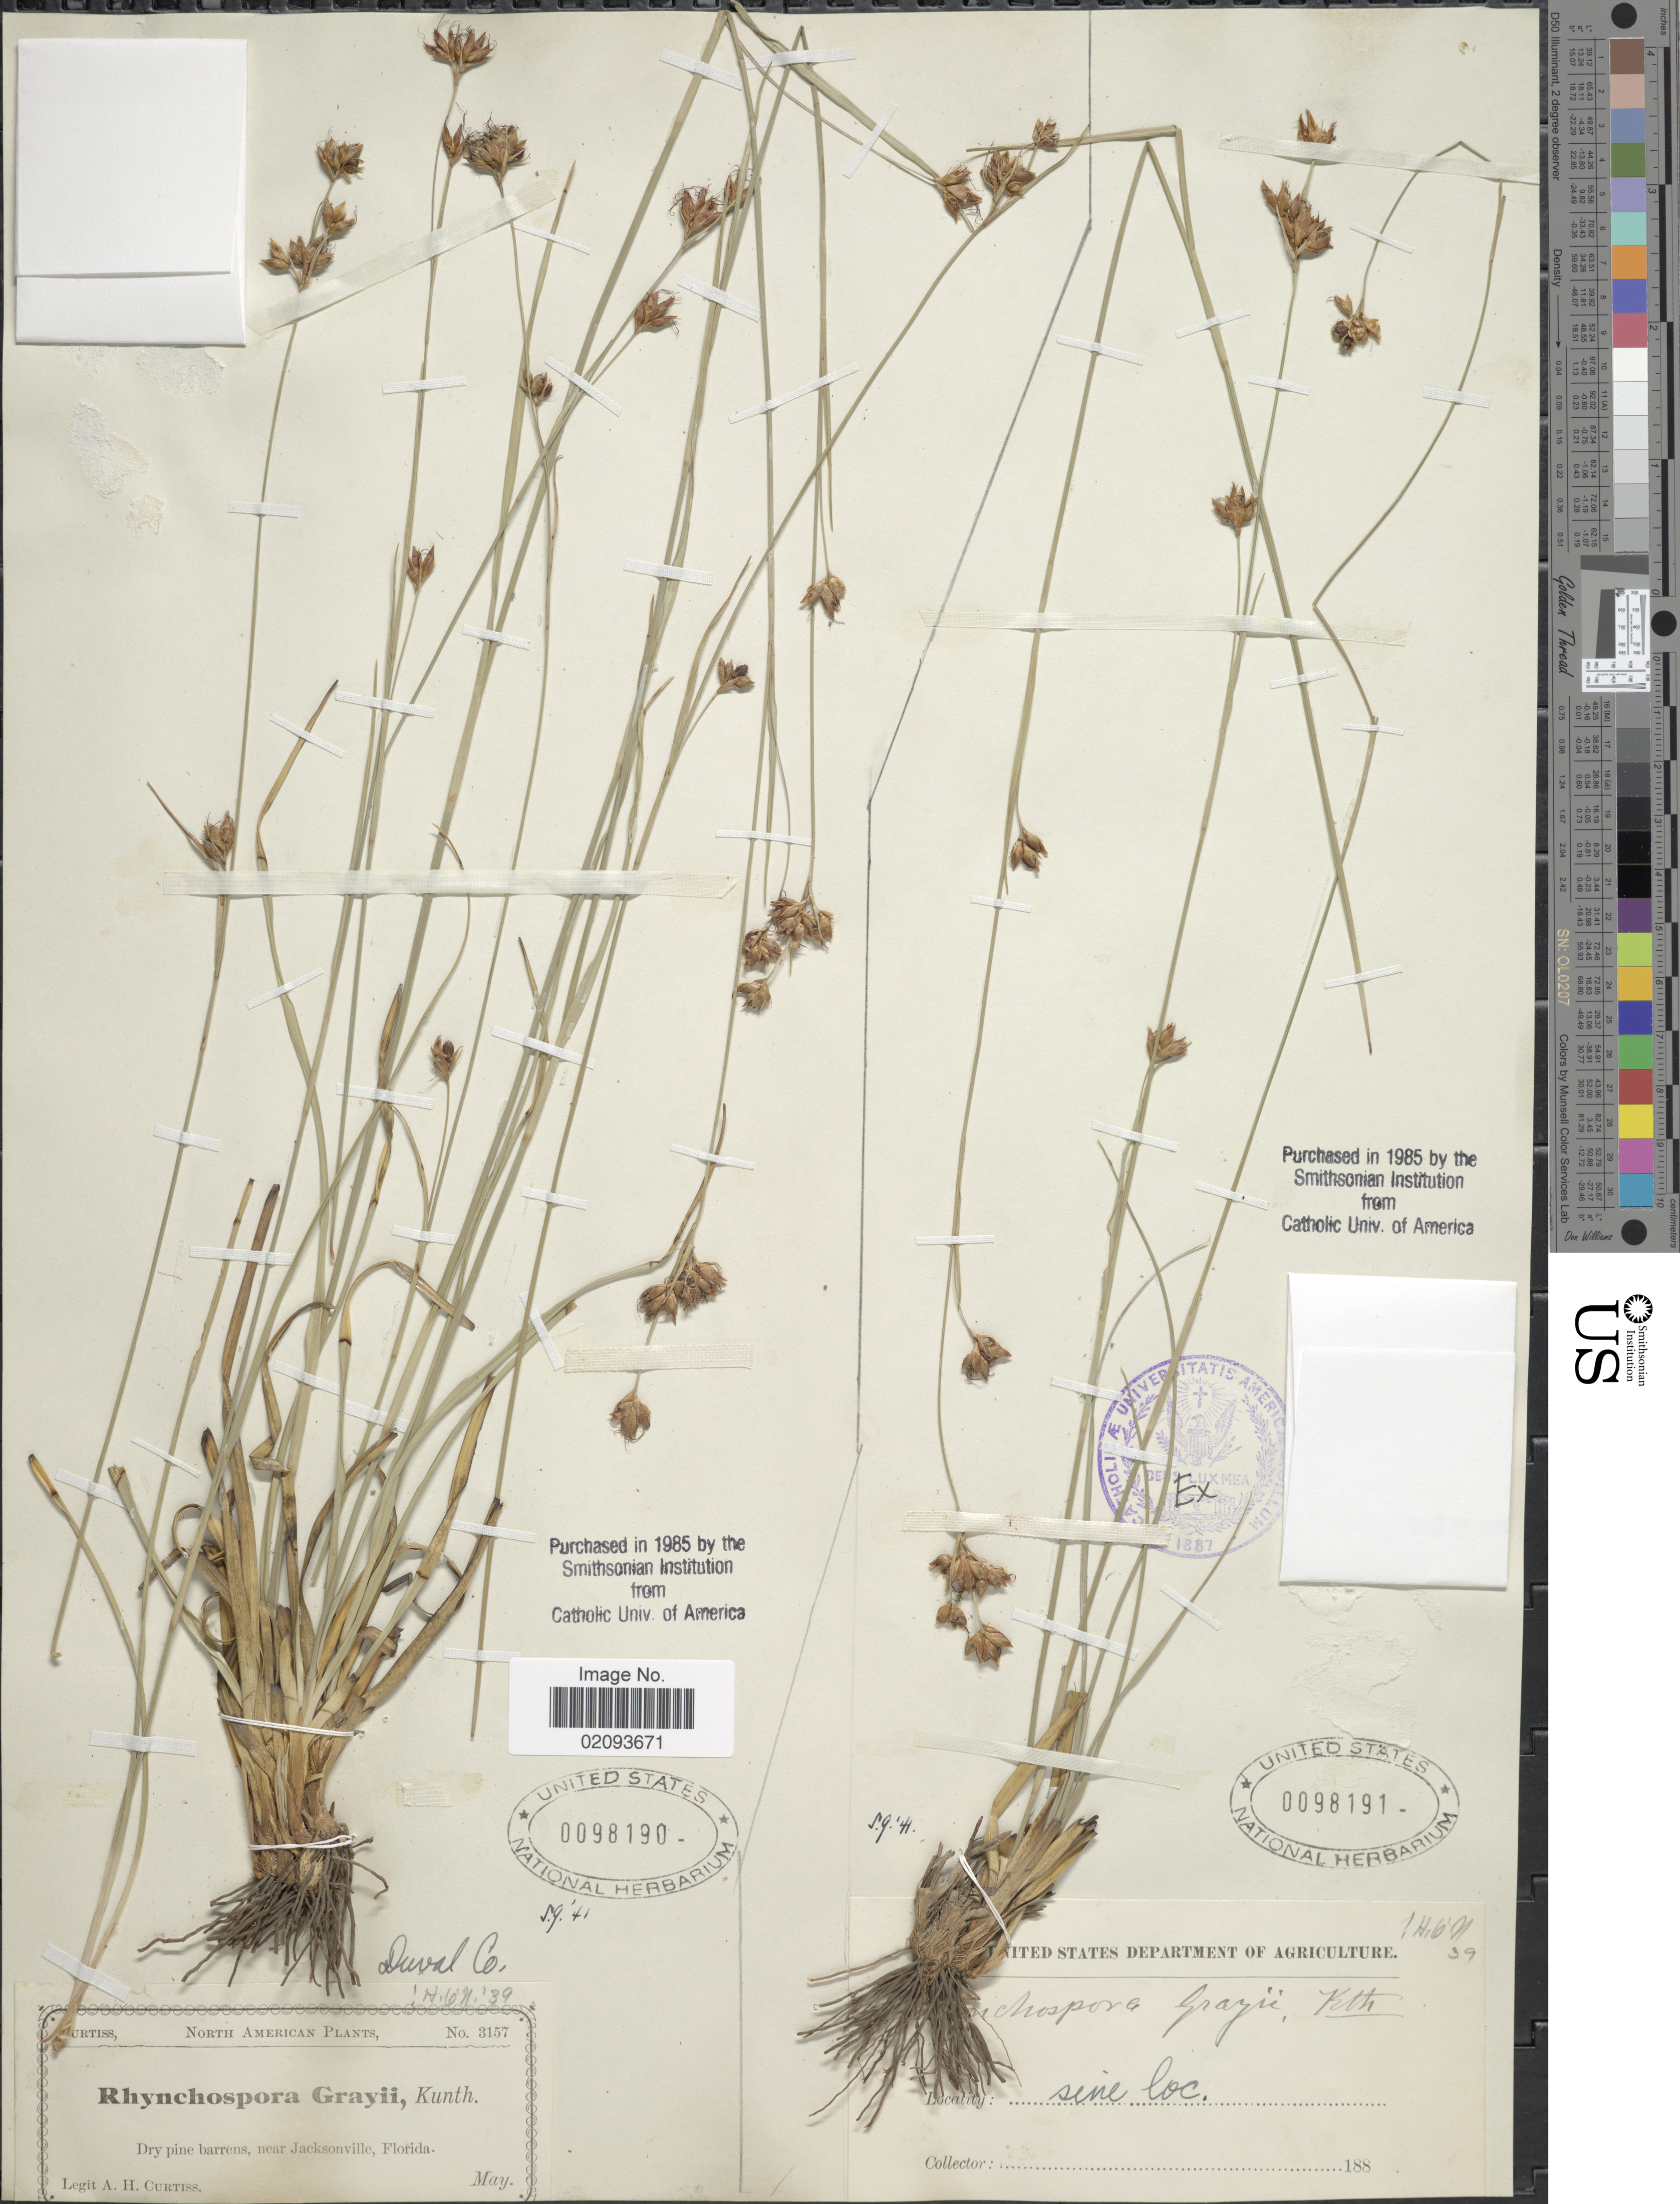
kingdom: Plantae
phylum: Tracheophyta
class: Liliopsida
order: Poales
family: Cyperaceae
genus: Rhynchospora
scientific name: Rhynchospora grayi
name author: Kunth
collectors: A. H. Curtiss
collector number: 3157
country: United States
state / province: Florida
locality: Dry pine barrens, near Jacksonville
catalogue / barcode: US 98190